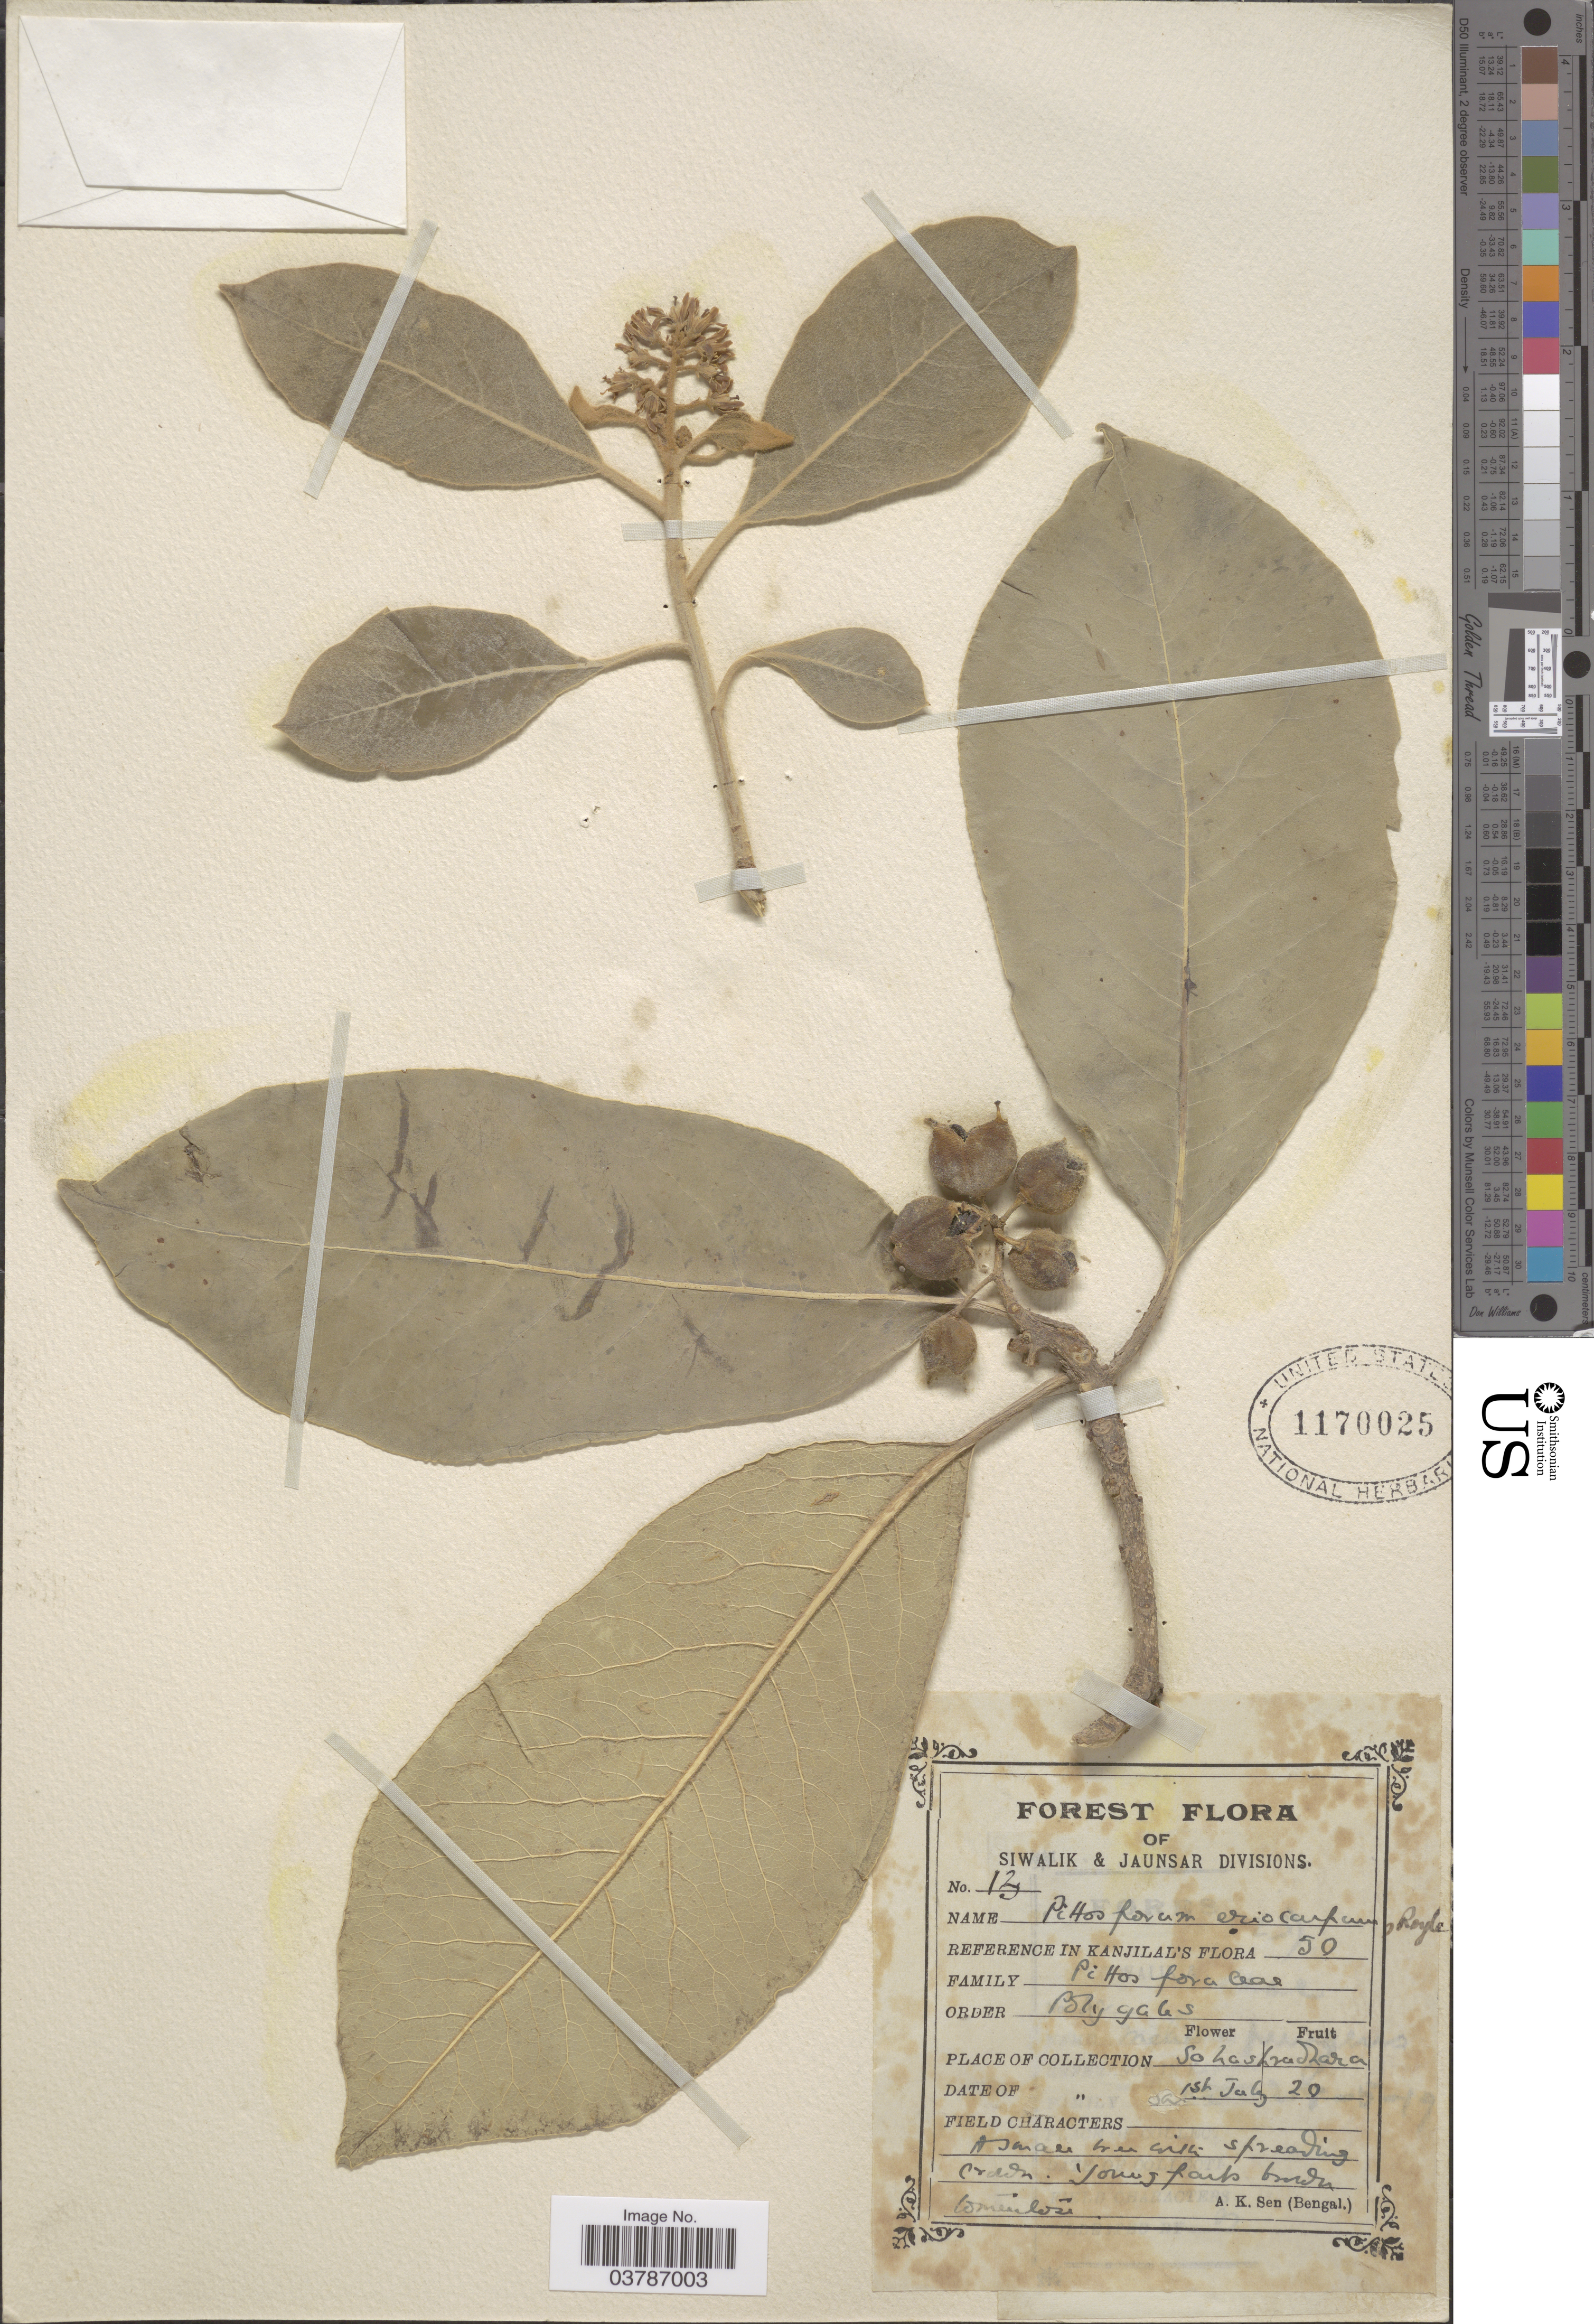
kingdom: Plantae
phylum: Tracheophyta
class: Magnoliopsida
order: Apiales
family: Pittosporaceae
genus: Pittosporum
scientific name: Pittosporum eriocarpum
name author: Royle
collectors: A. Sen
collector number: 13*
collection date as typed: Transcribed d/m/y: 1/7/20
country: India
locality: Siwalk & Jaunsar Division. Sahastradhara.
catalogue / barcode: US 1170025